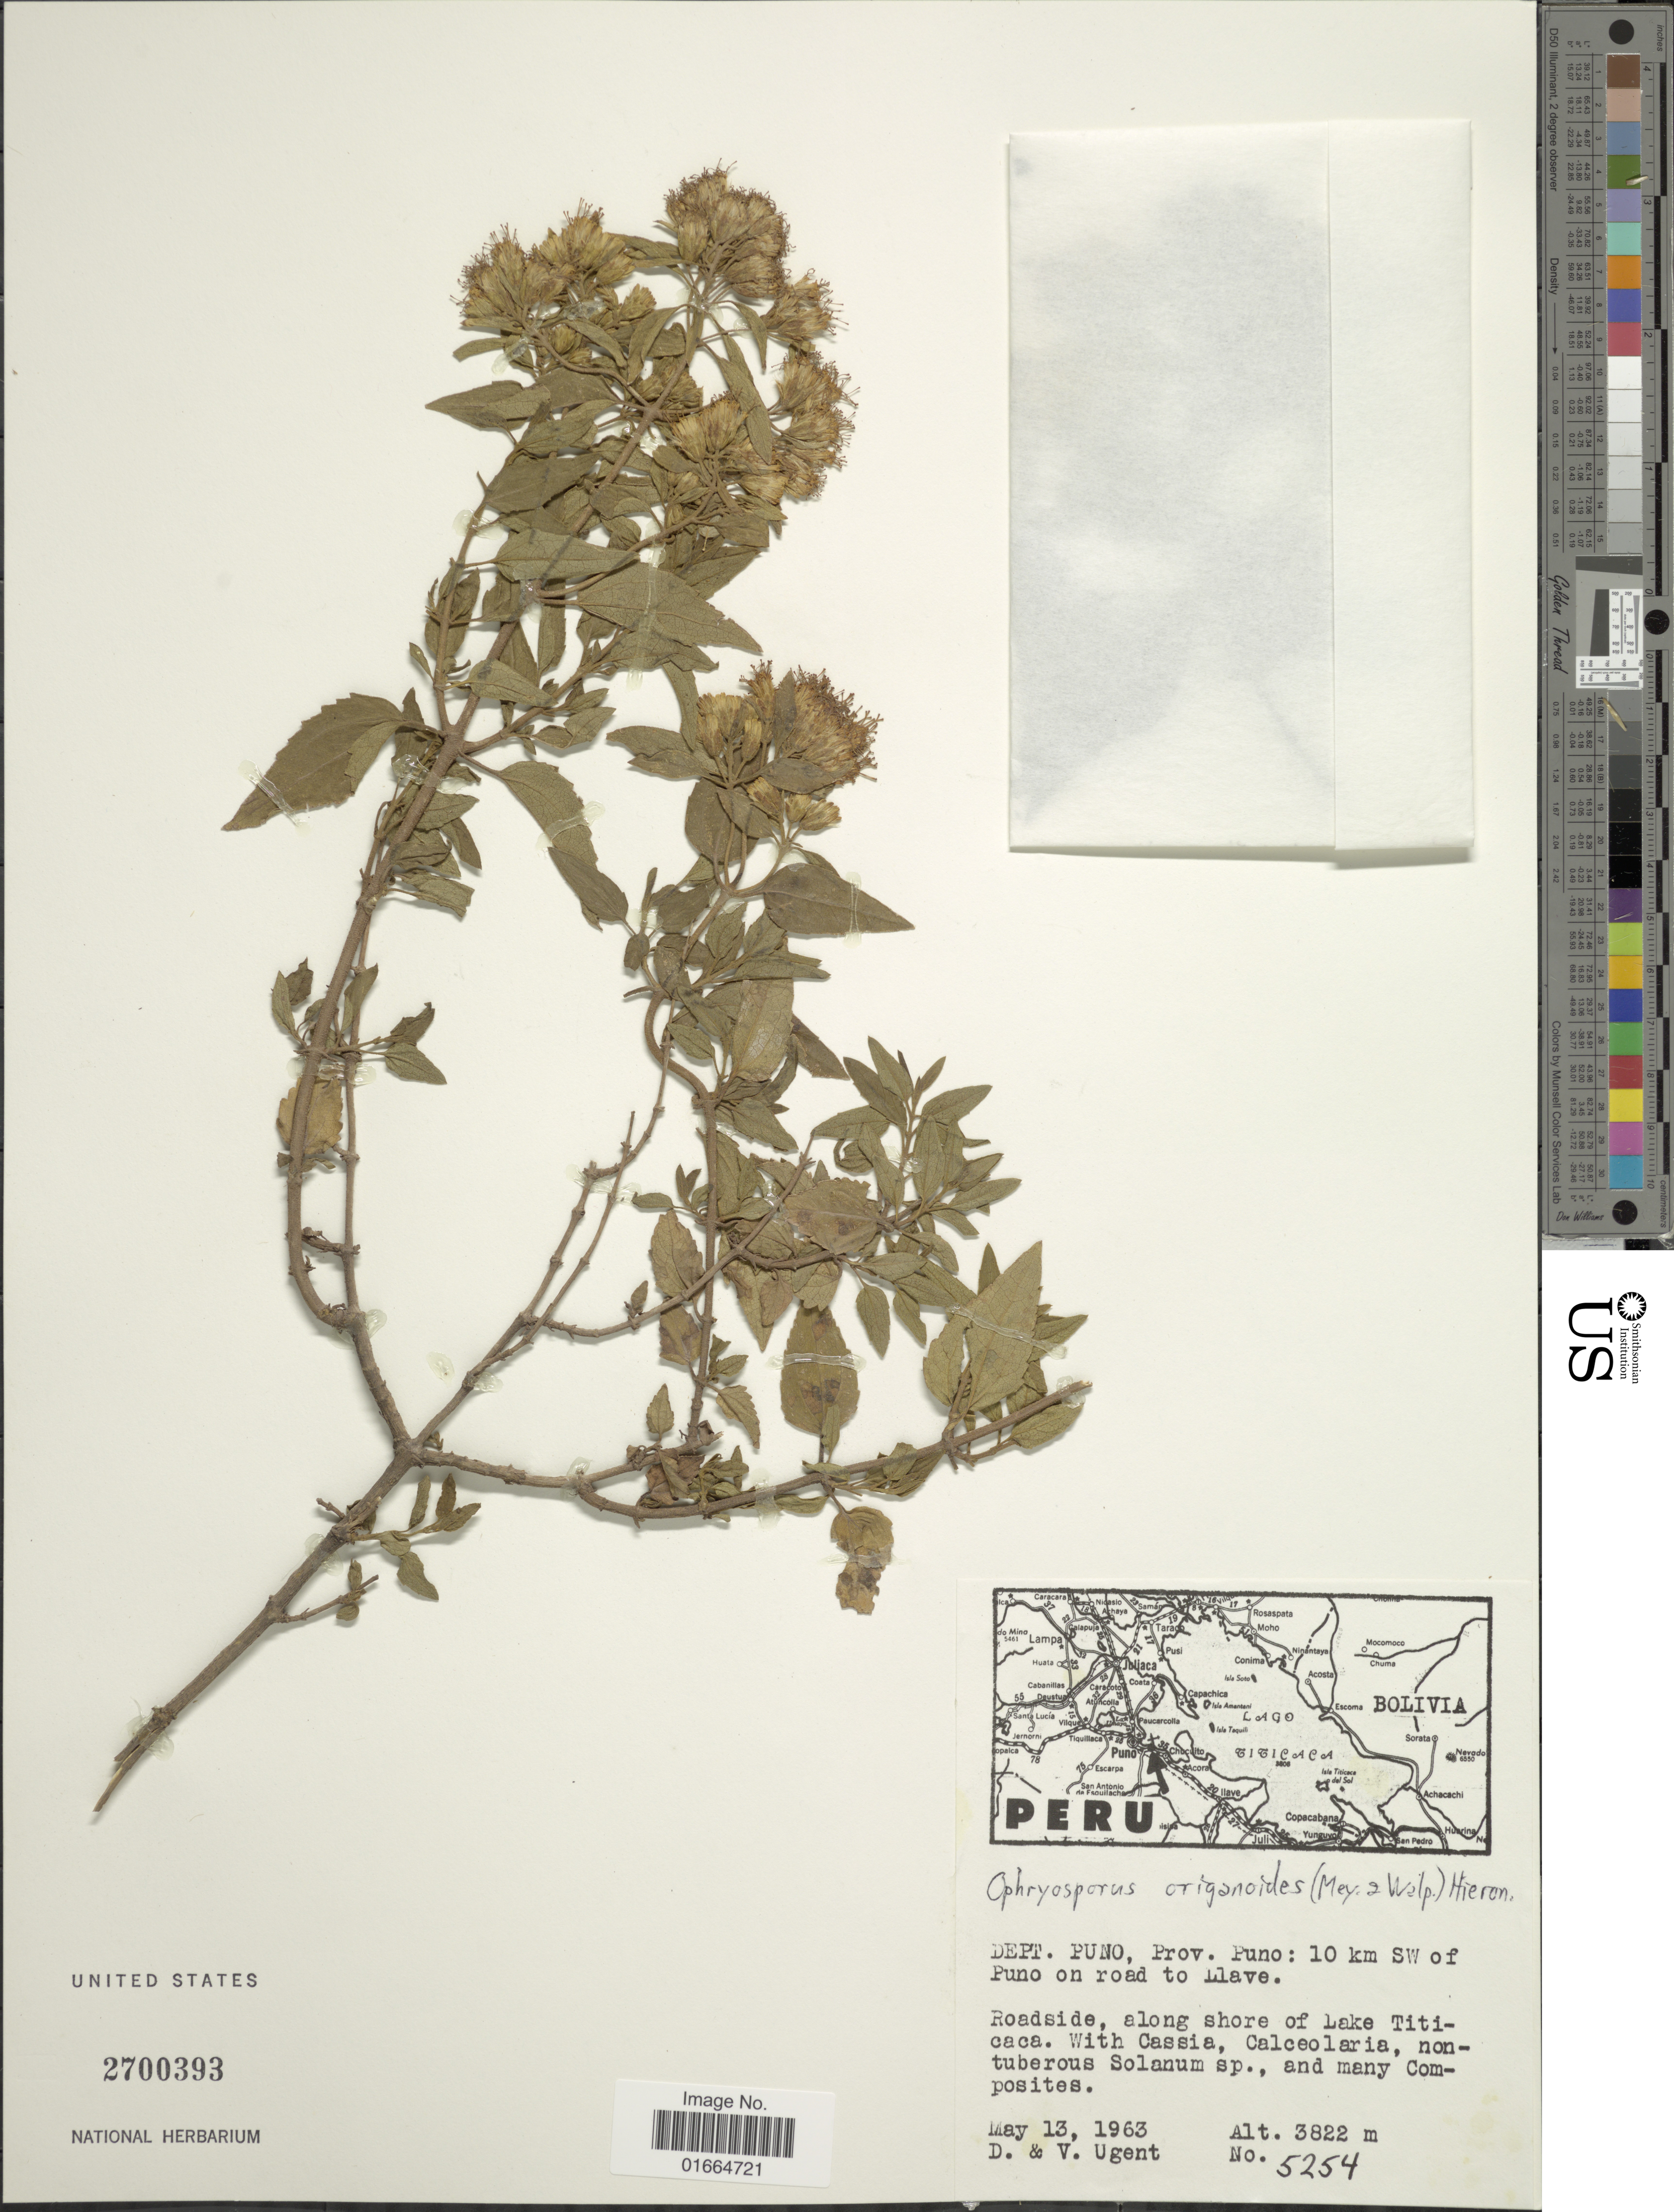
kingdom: Plantae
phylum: Tracheophyta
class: Magnoliopsida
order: Asterales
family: Asteraceae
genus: Ophryosporus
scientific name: Ophryosporus heptanthus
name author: (Sch. Bip. ex Wedd.) R.M. King & H. Rob.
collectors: D. Ugent & V. Ugent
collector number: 5254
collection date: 1963-05-13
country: Peru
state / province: Puno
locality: Dept. Puno, Prov. Puno: 10 km SW of Puno on road to Llave, Roadside, along shore of Lake Titicaca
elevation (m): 3822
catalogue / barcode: US 2700393